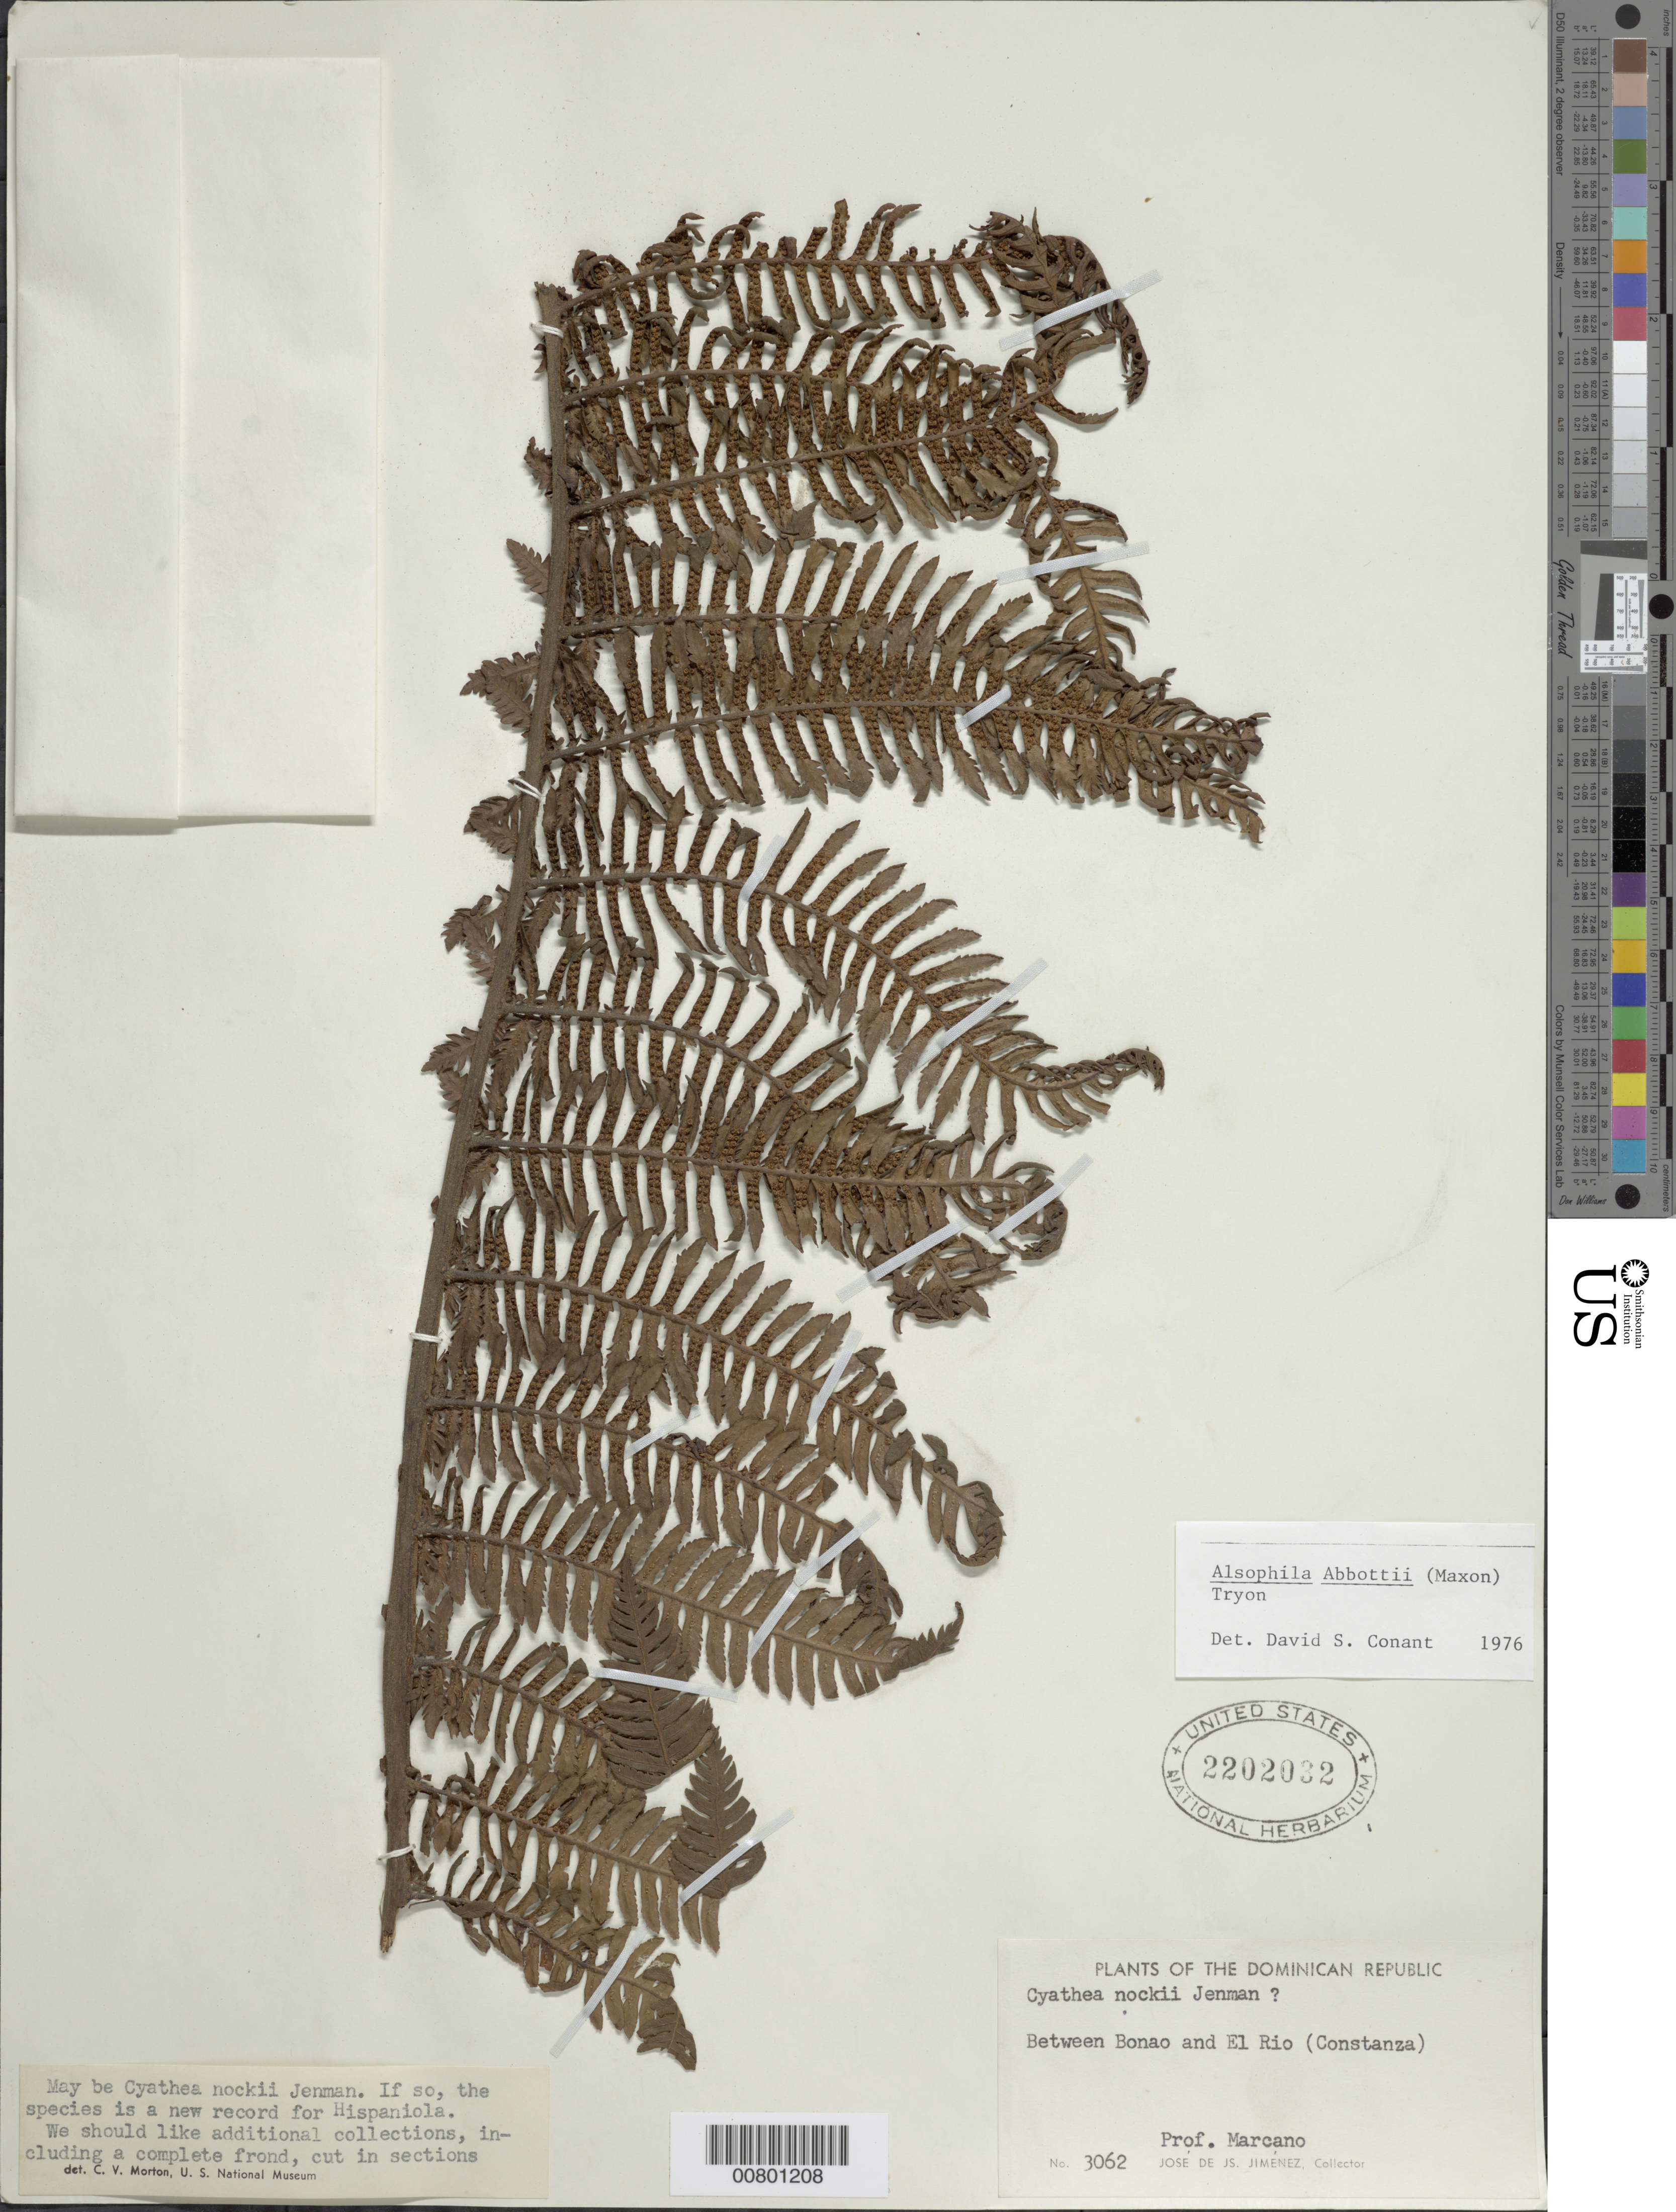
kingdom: Plantae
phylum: Tracheophyta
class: Polypodiopsida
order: Cyatheales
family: Cyatheaceae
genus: Alsophila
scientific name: Alsophila abbottii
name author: (Maxon) R.M. Tryon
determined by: Conant, D. S.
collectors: P. Marcano & J. J. Jiménez Almonte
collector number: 3062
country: Dominican Republic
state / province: La Vega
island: Hispaniola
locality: Constanza, between Bonao and El Rio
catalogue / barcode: US 2202032